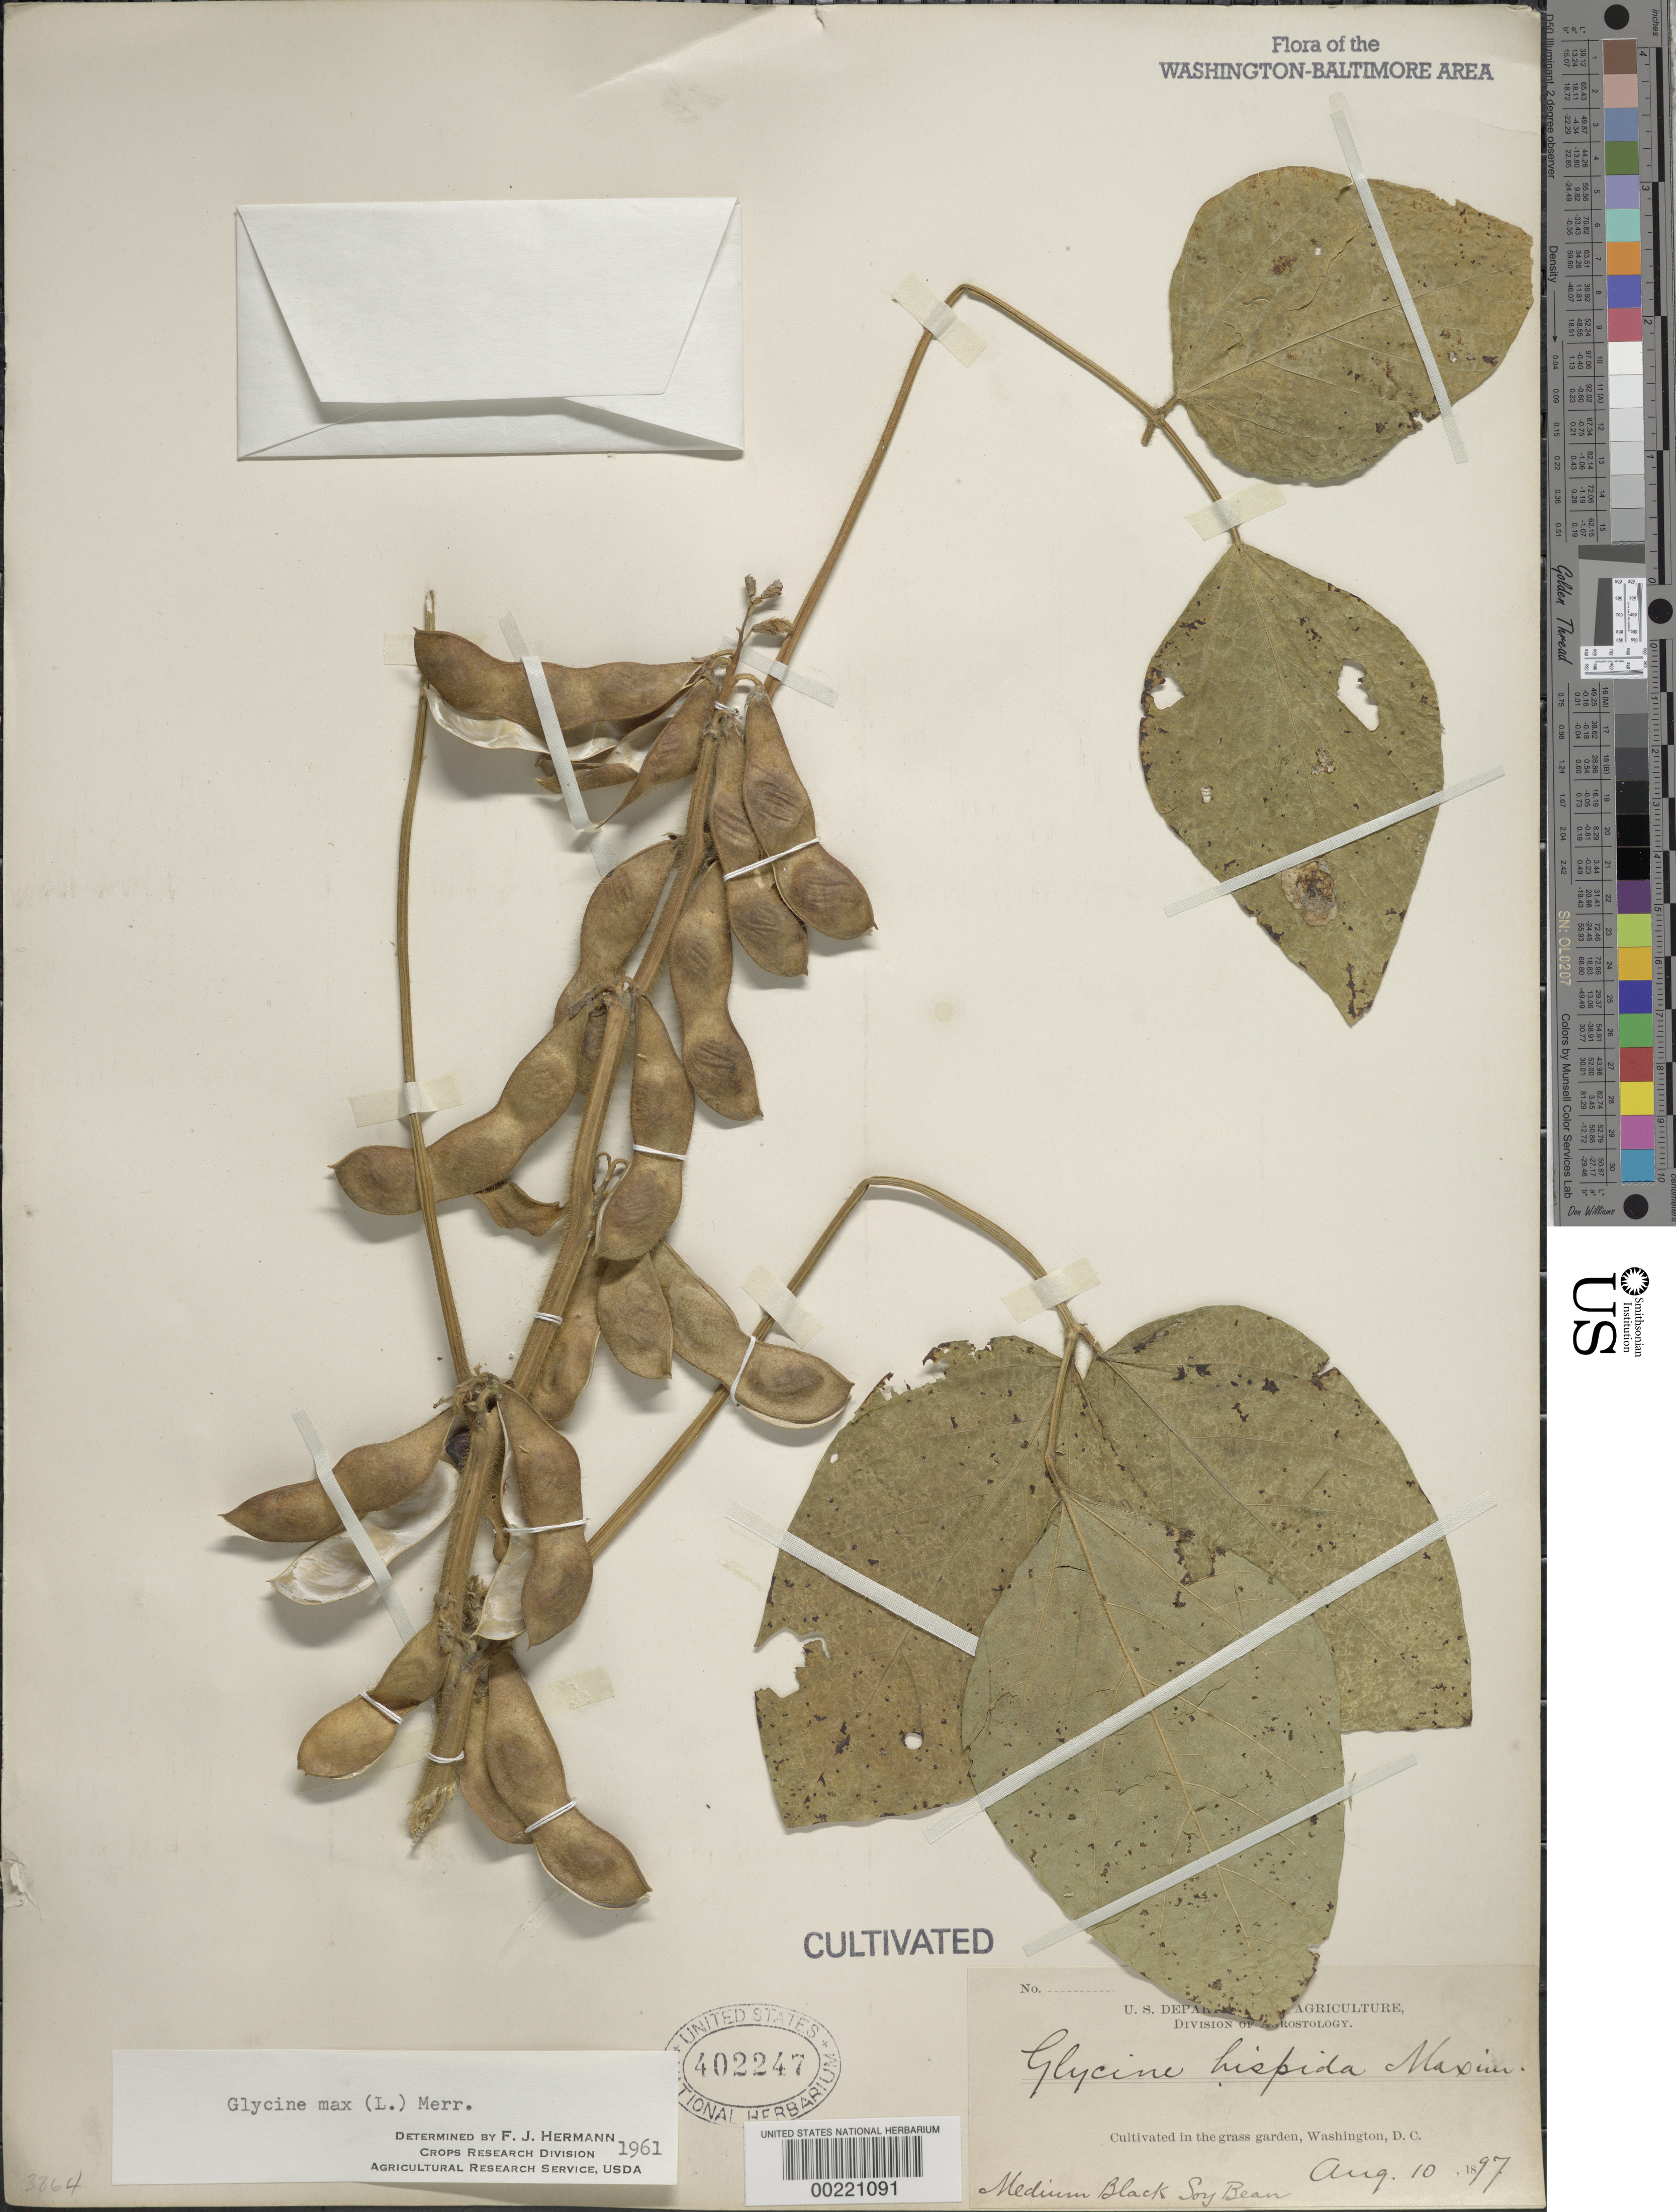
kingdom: Plantae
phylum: Tracheophyta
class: Magnoliopsida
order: Fabales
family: Fabaceae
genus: Glycine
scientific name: Glycine max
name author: (L.) Merr.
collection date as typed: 10 Aug 1897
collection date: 1897-08-10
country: United States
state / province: District of Columbia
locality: Grass garden, washington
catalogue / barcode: US 402247